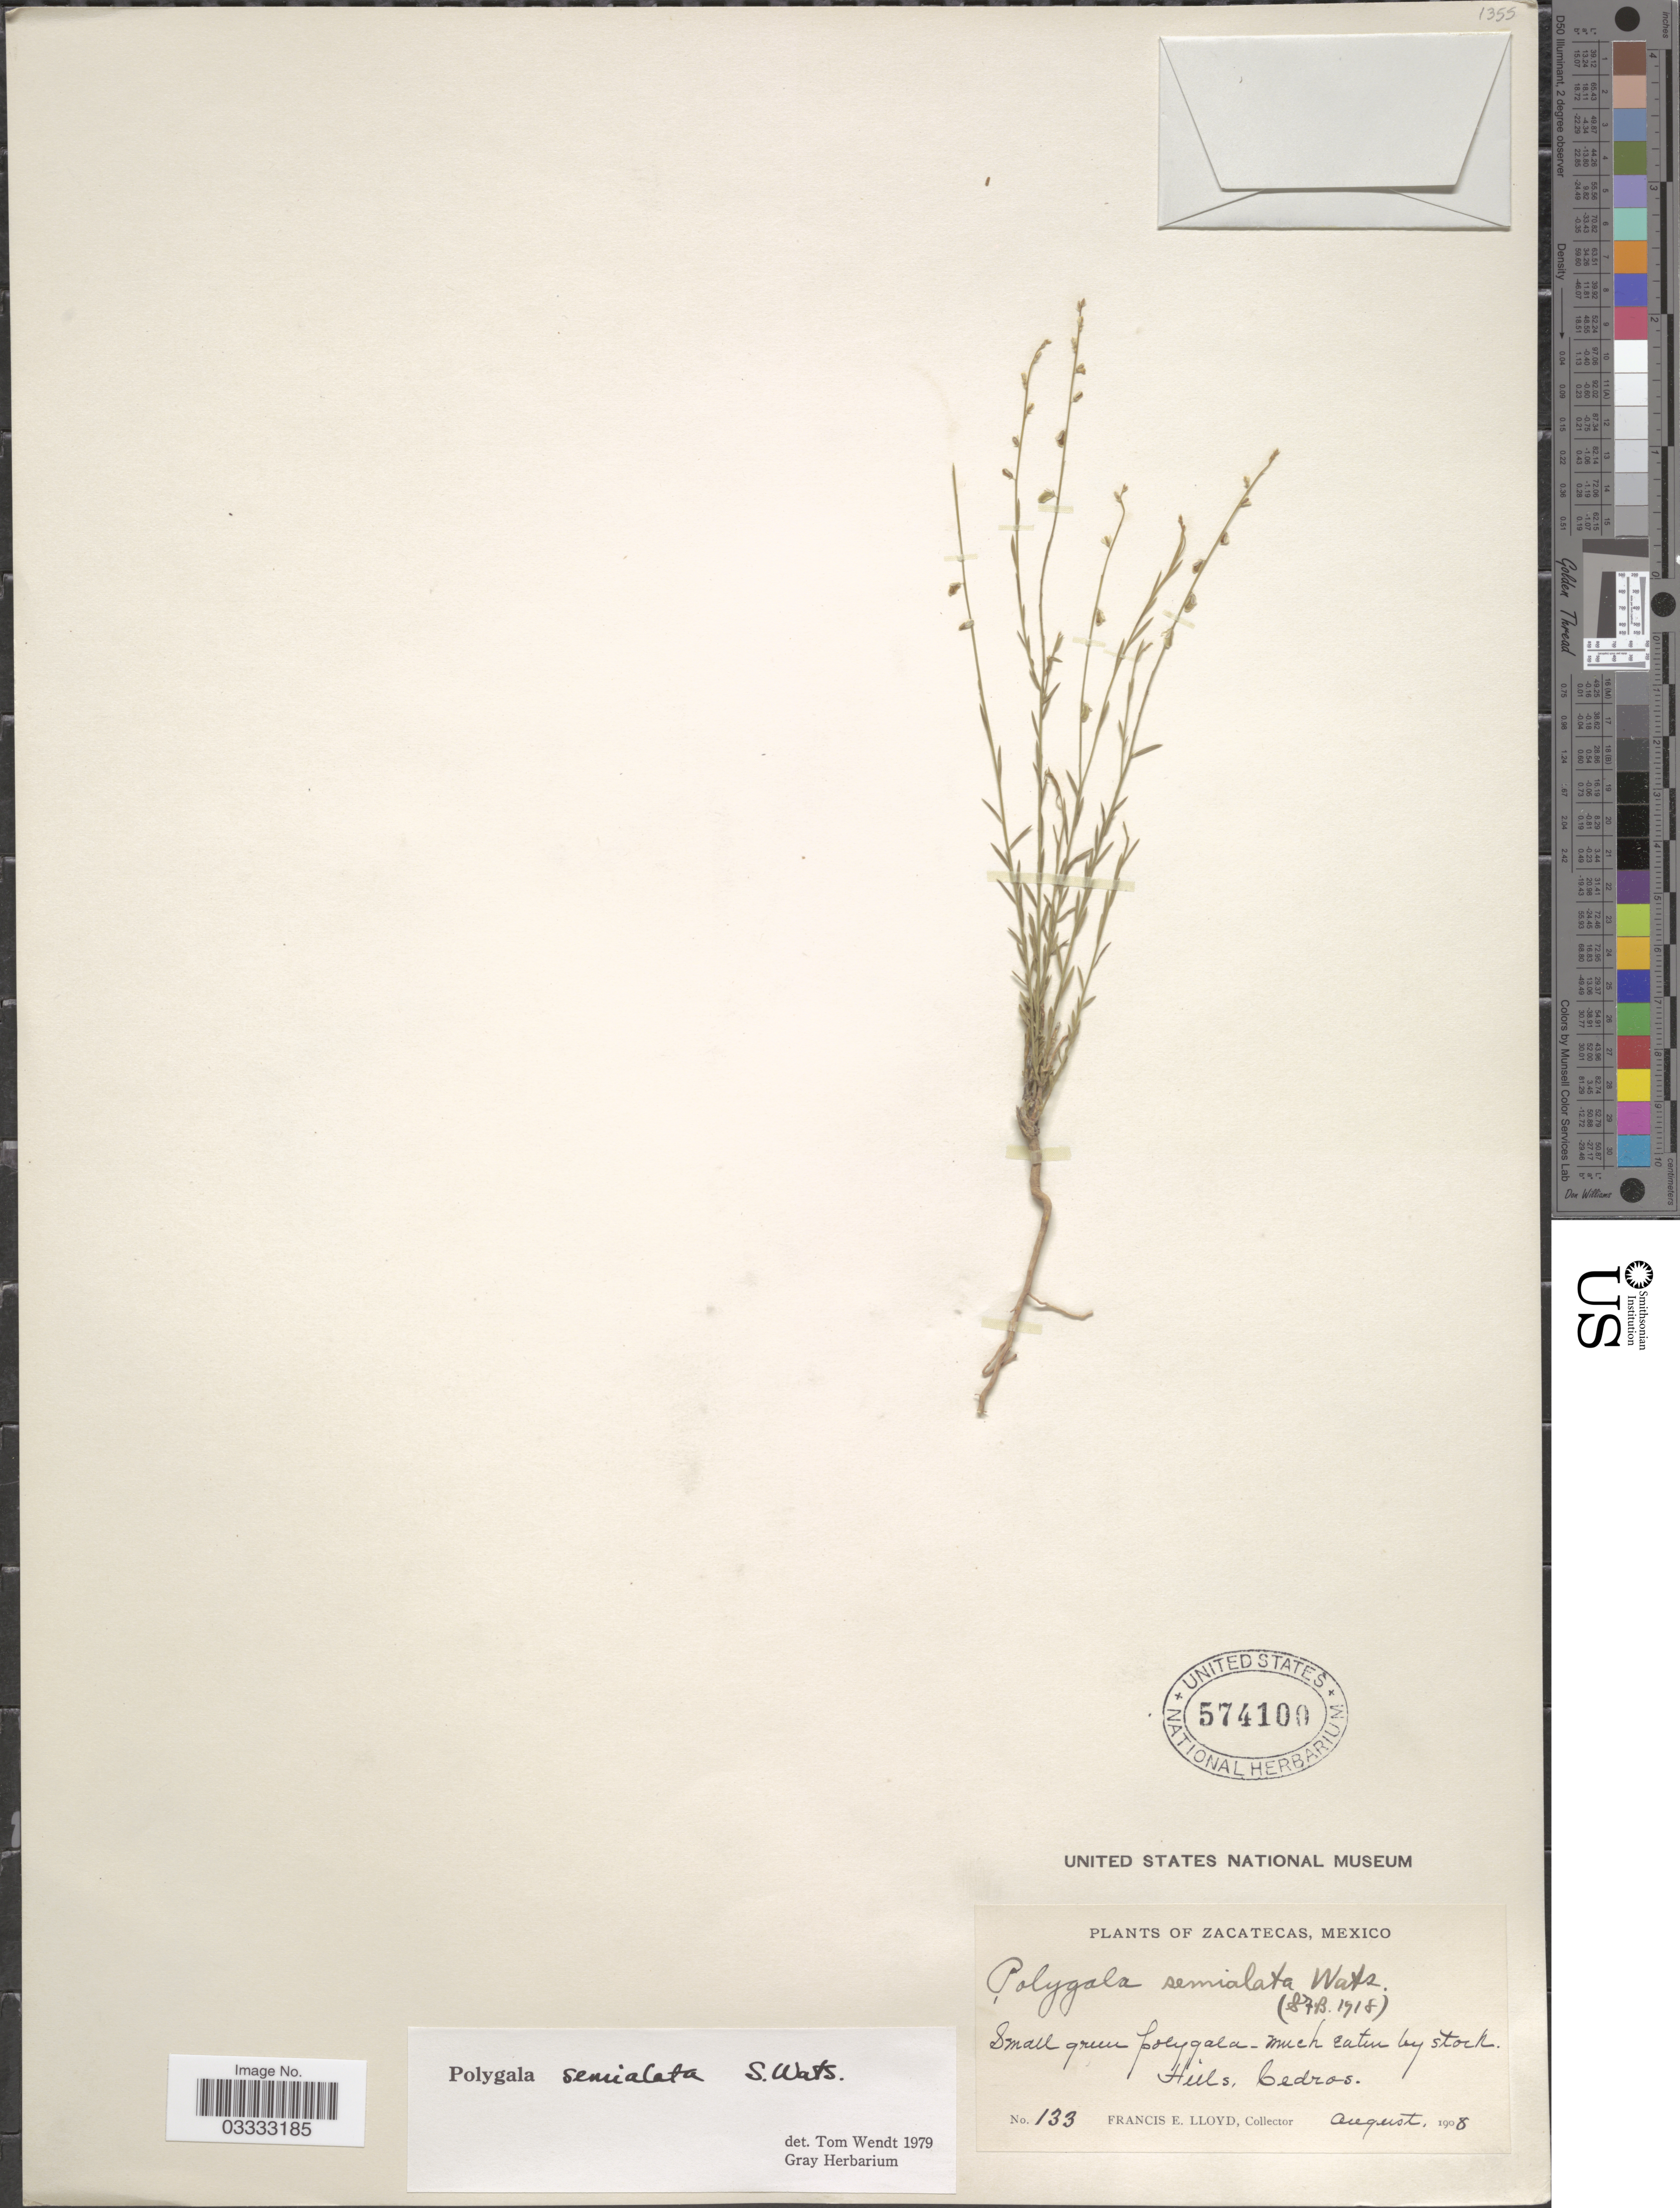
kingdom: Plantae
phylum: Tracheophyta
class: Magnoliopsida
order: Fabales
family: Polygalaceae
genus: Polygala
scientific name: Polygala semialata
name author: S. Watson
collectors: Lloyd, C. E.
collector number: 133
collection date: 1908-08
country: Mexico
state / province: Zacatecas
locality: Hills, Cedros.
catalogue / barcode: US 574100